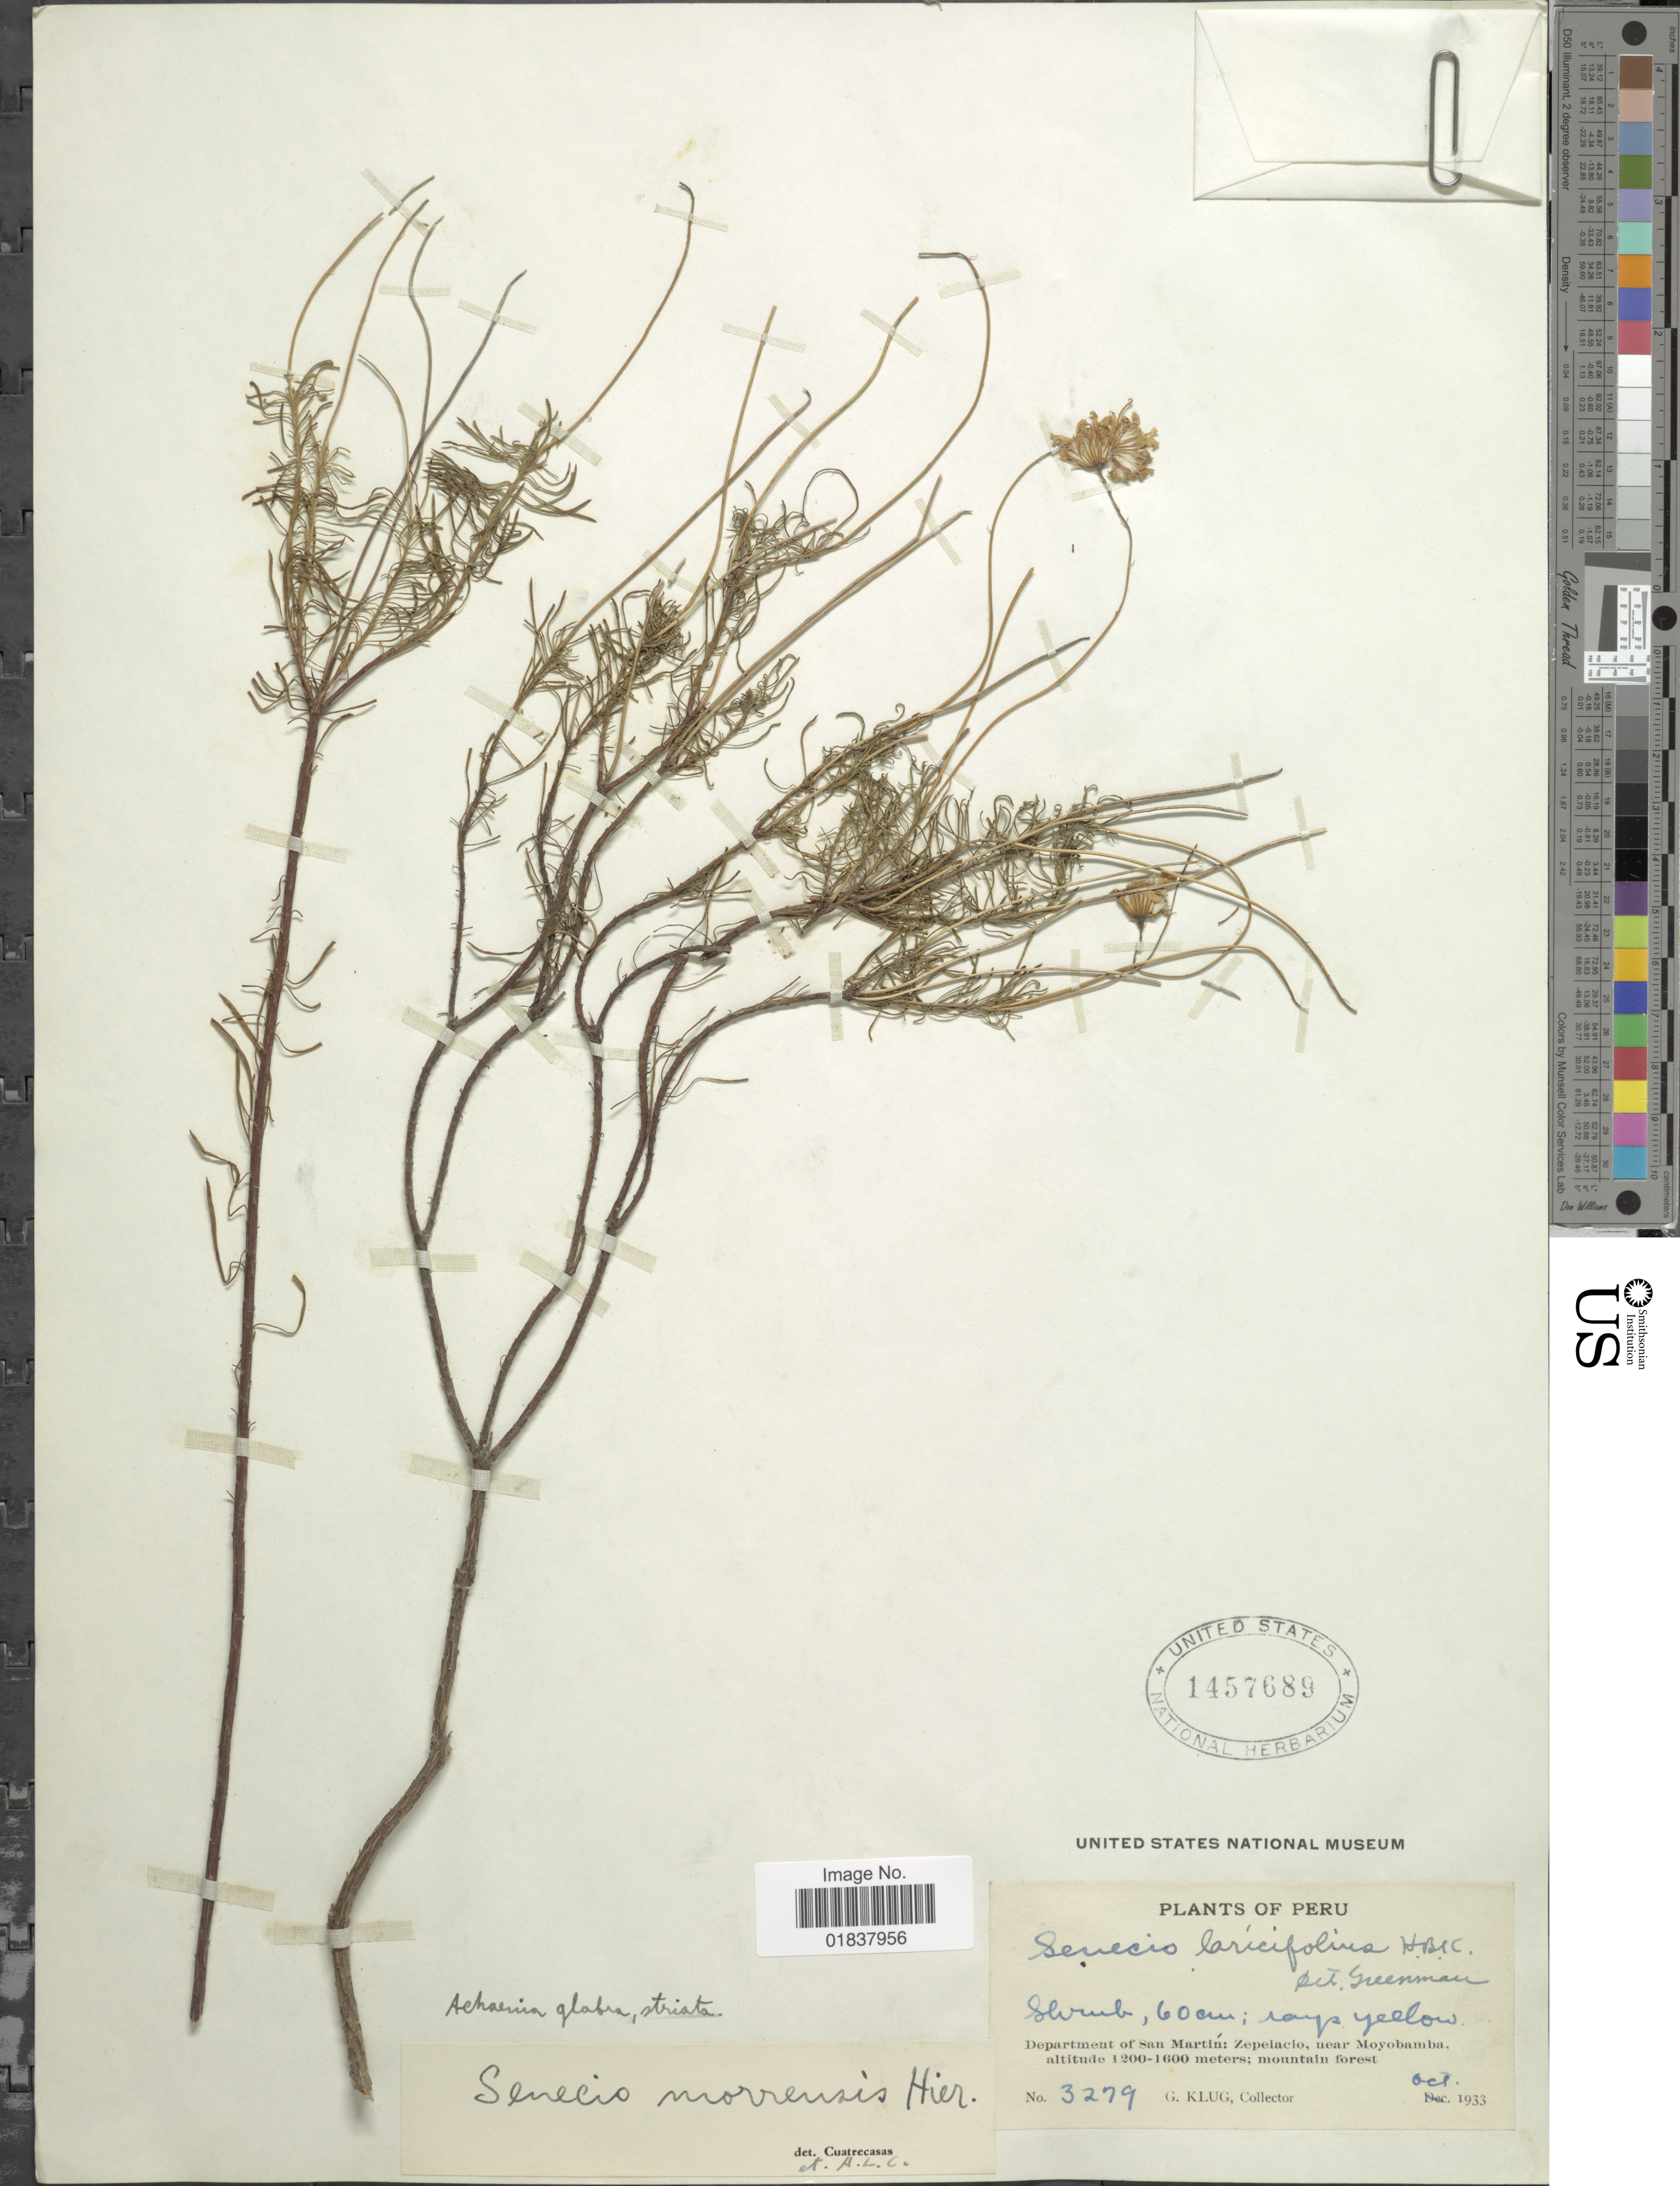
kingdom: Plantae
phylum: Tracheophyta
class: Magnoliopsida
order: Asterales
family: Asteraceae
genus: Senecio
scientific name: Senecio laricifolius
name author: Kunth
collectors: G. Klug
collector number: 3279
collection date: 1933-10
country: Peru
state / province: San Martín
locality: Zepelacio, near Moyobamba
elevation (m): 1200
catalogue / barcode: US 1457689